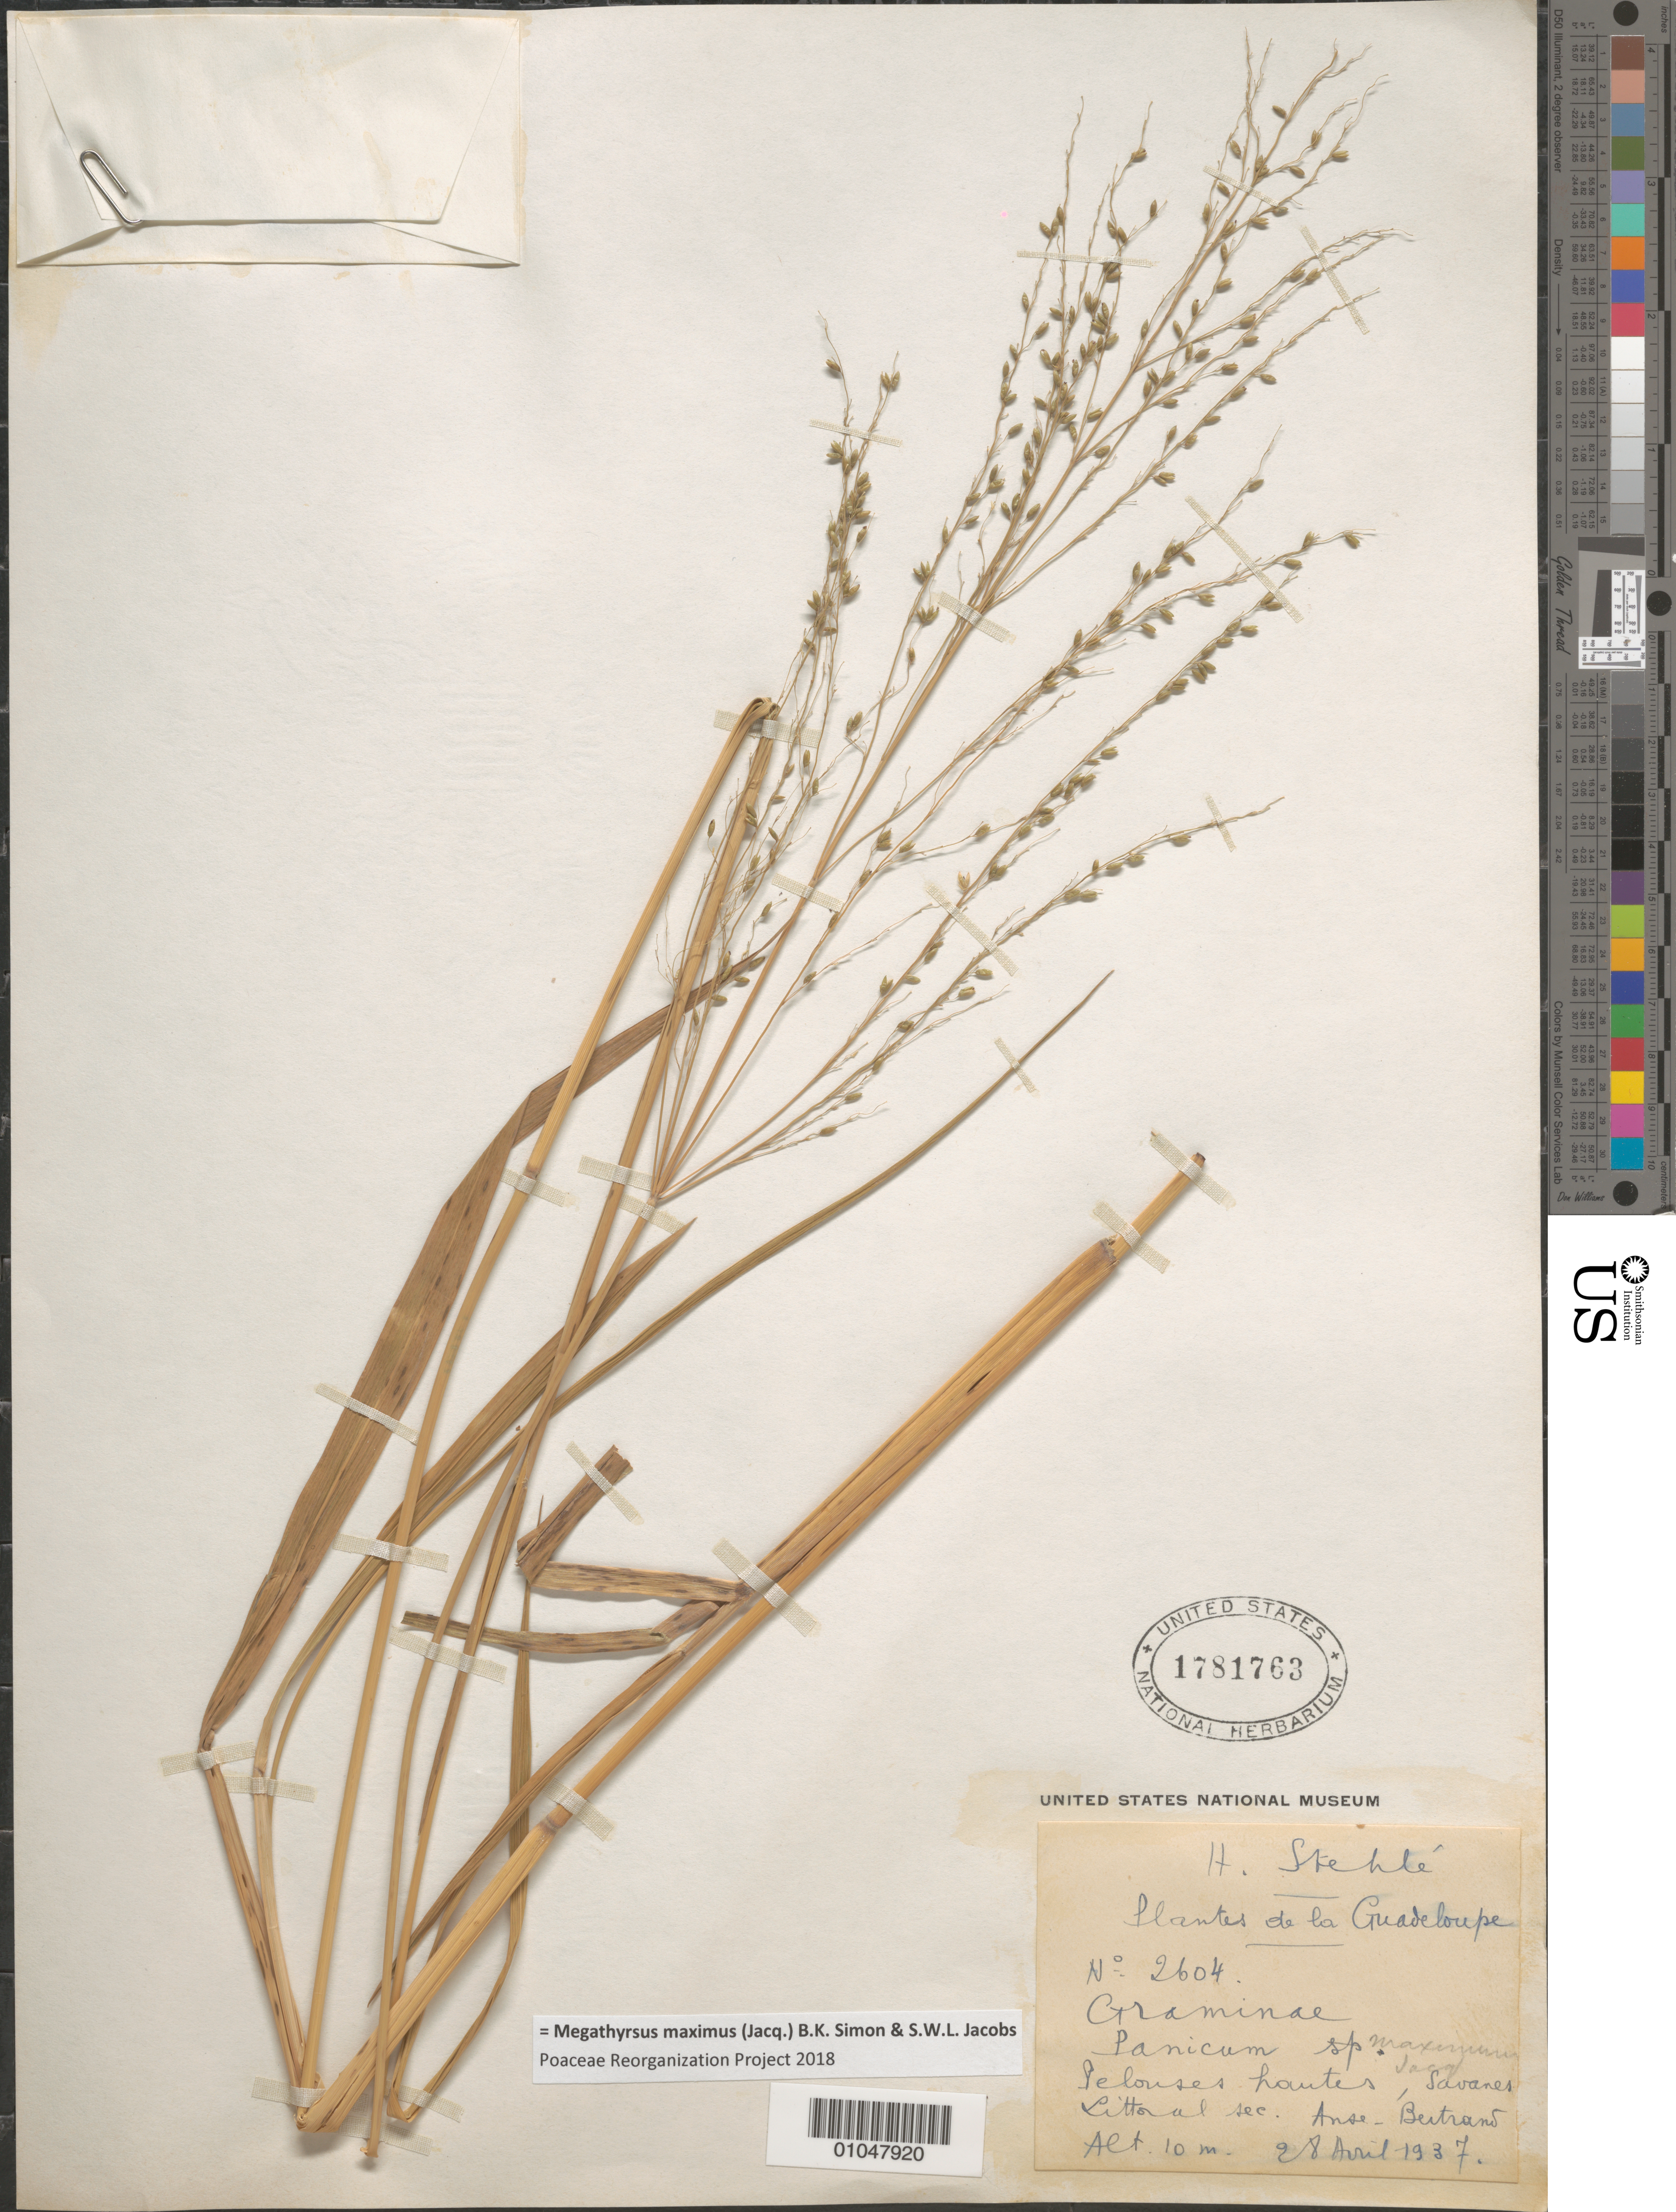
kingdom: Plantae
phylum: Tracheophyta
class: Liliopsida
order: Poales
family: Poaceae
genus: Panicum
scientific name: Panicum maximum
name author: Jacq.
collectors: H. Stehlé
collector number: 2604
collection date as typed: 28 Apr 1937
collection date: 1937-04-28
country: Guadeloupe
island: Grande Terre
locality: Savanes Littoral, Anse-Beitrans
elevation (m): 10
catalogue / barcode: US 1781763